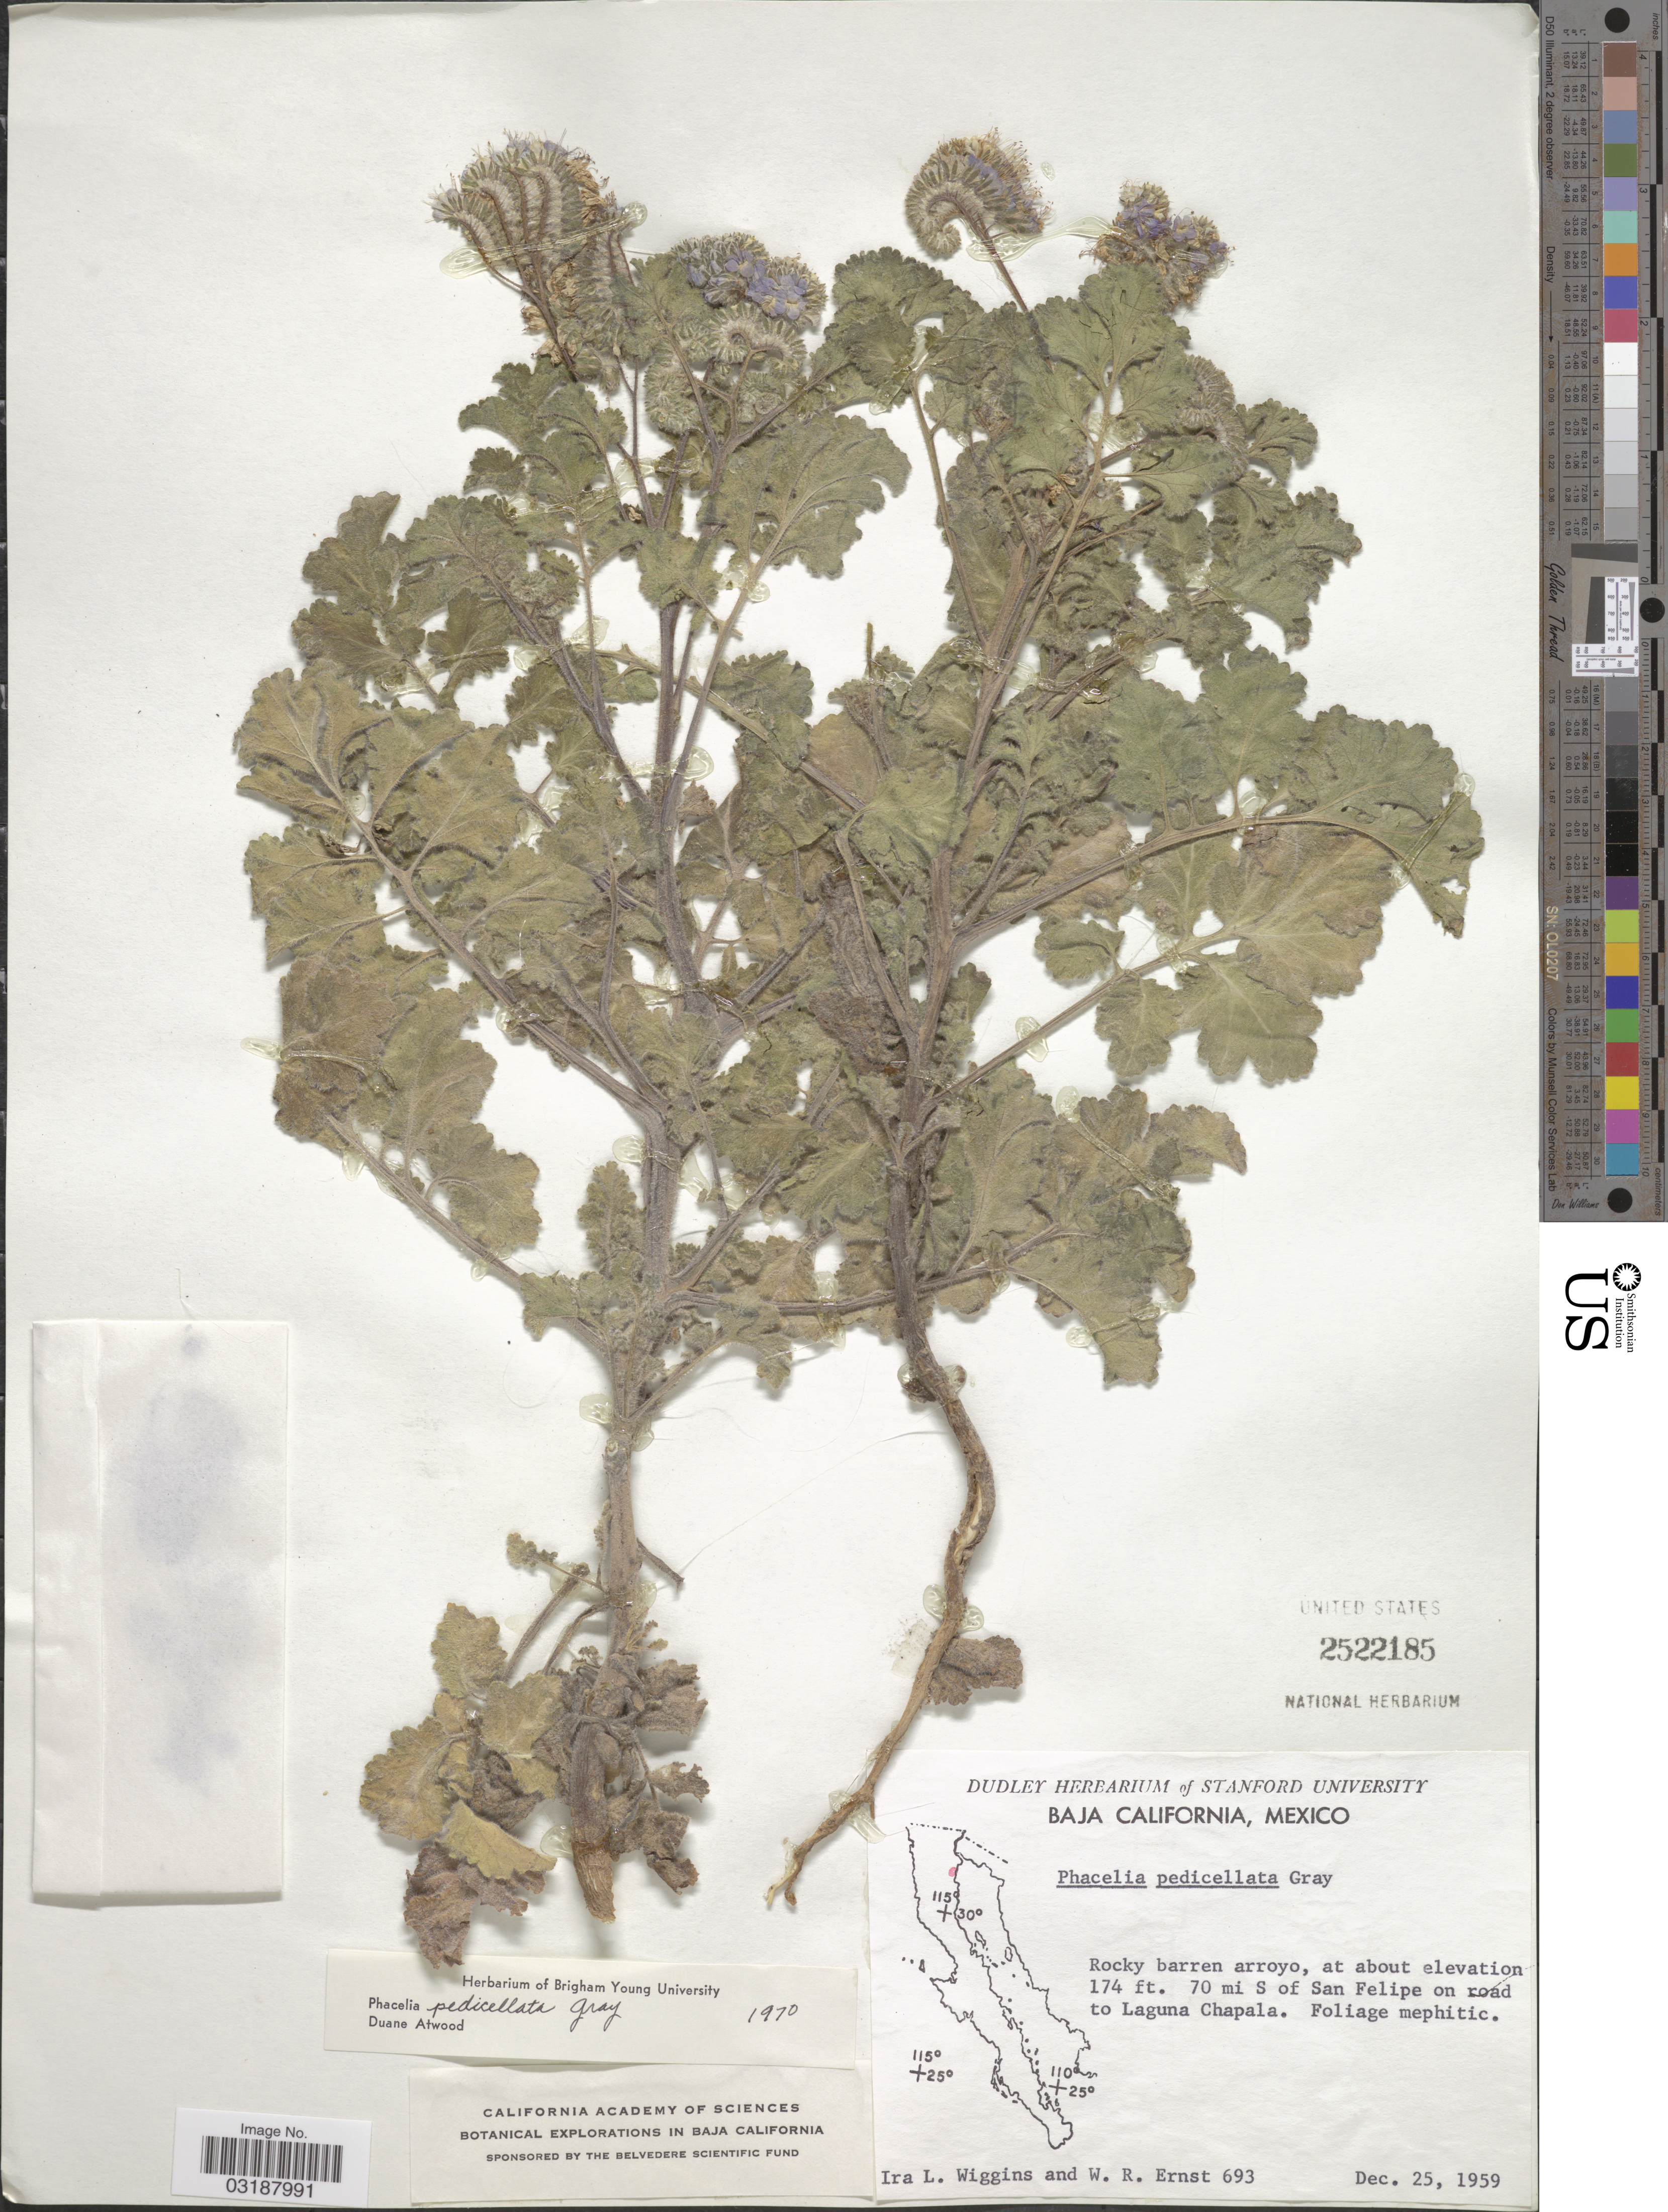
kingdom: Plantae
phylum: Tracheophyta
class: Magnoliopsida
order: Boraginales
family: Hydrophyllaceae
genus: Phacelia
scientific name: Phacelia pedicellata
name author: A. Gray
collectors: I. L. Wiggins & W. R. Ernst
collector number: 693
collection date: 1959-12-25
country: Mexico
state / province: Baja California Norte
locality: Rocky barren arroyo, 70 mi S of San Felipe on road to Laguna Chapala.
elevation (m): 53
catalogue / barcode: US 2522185